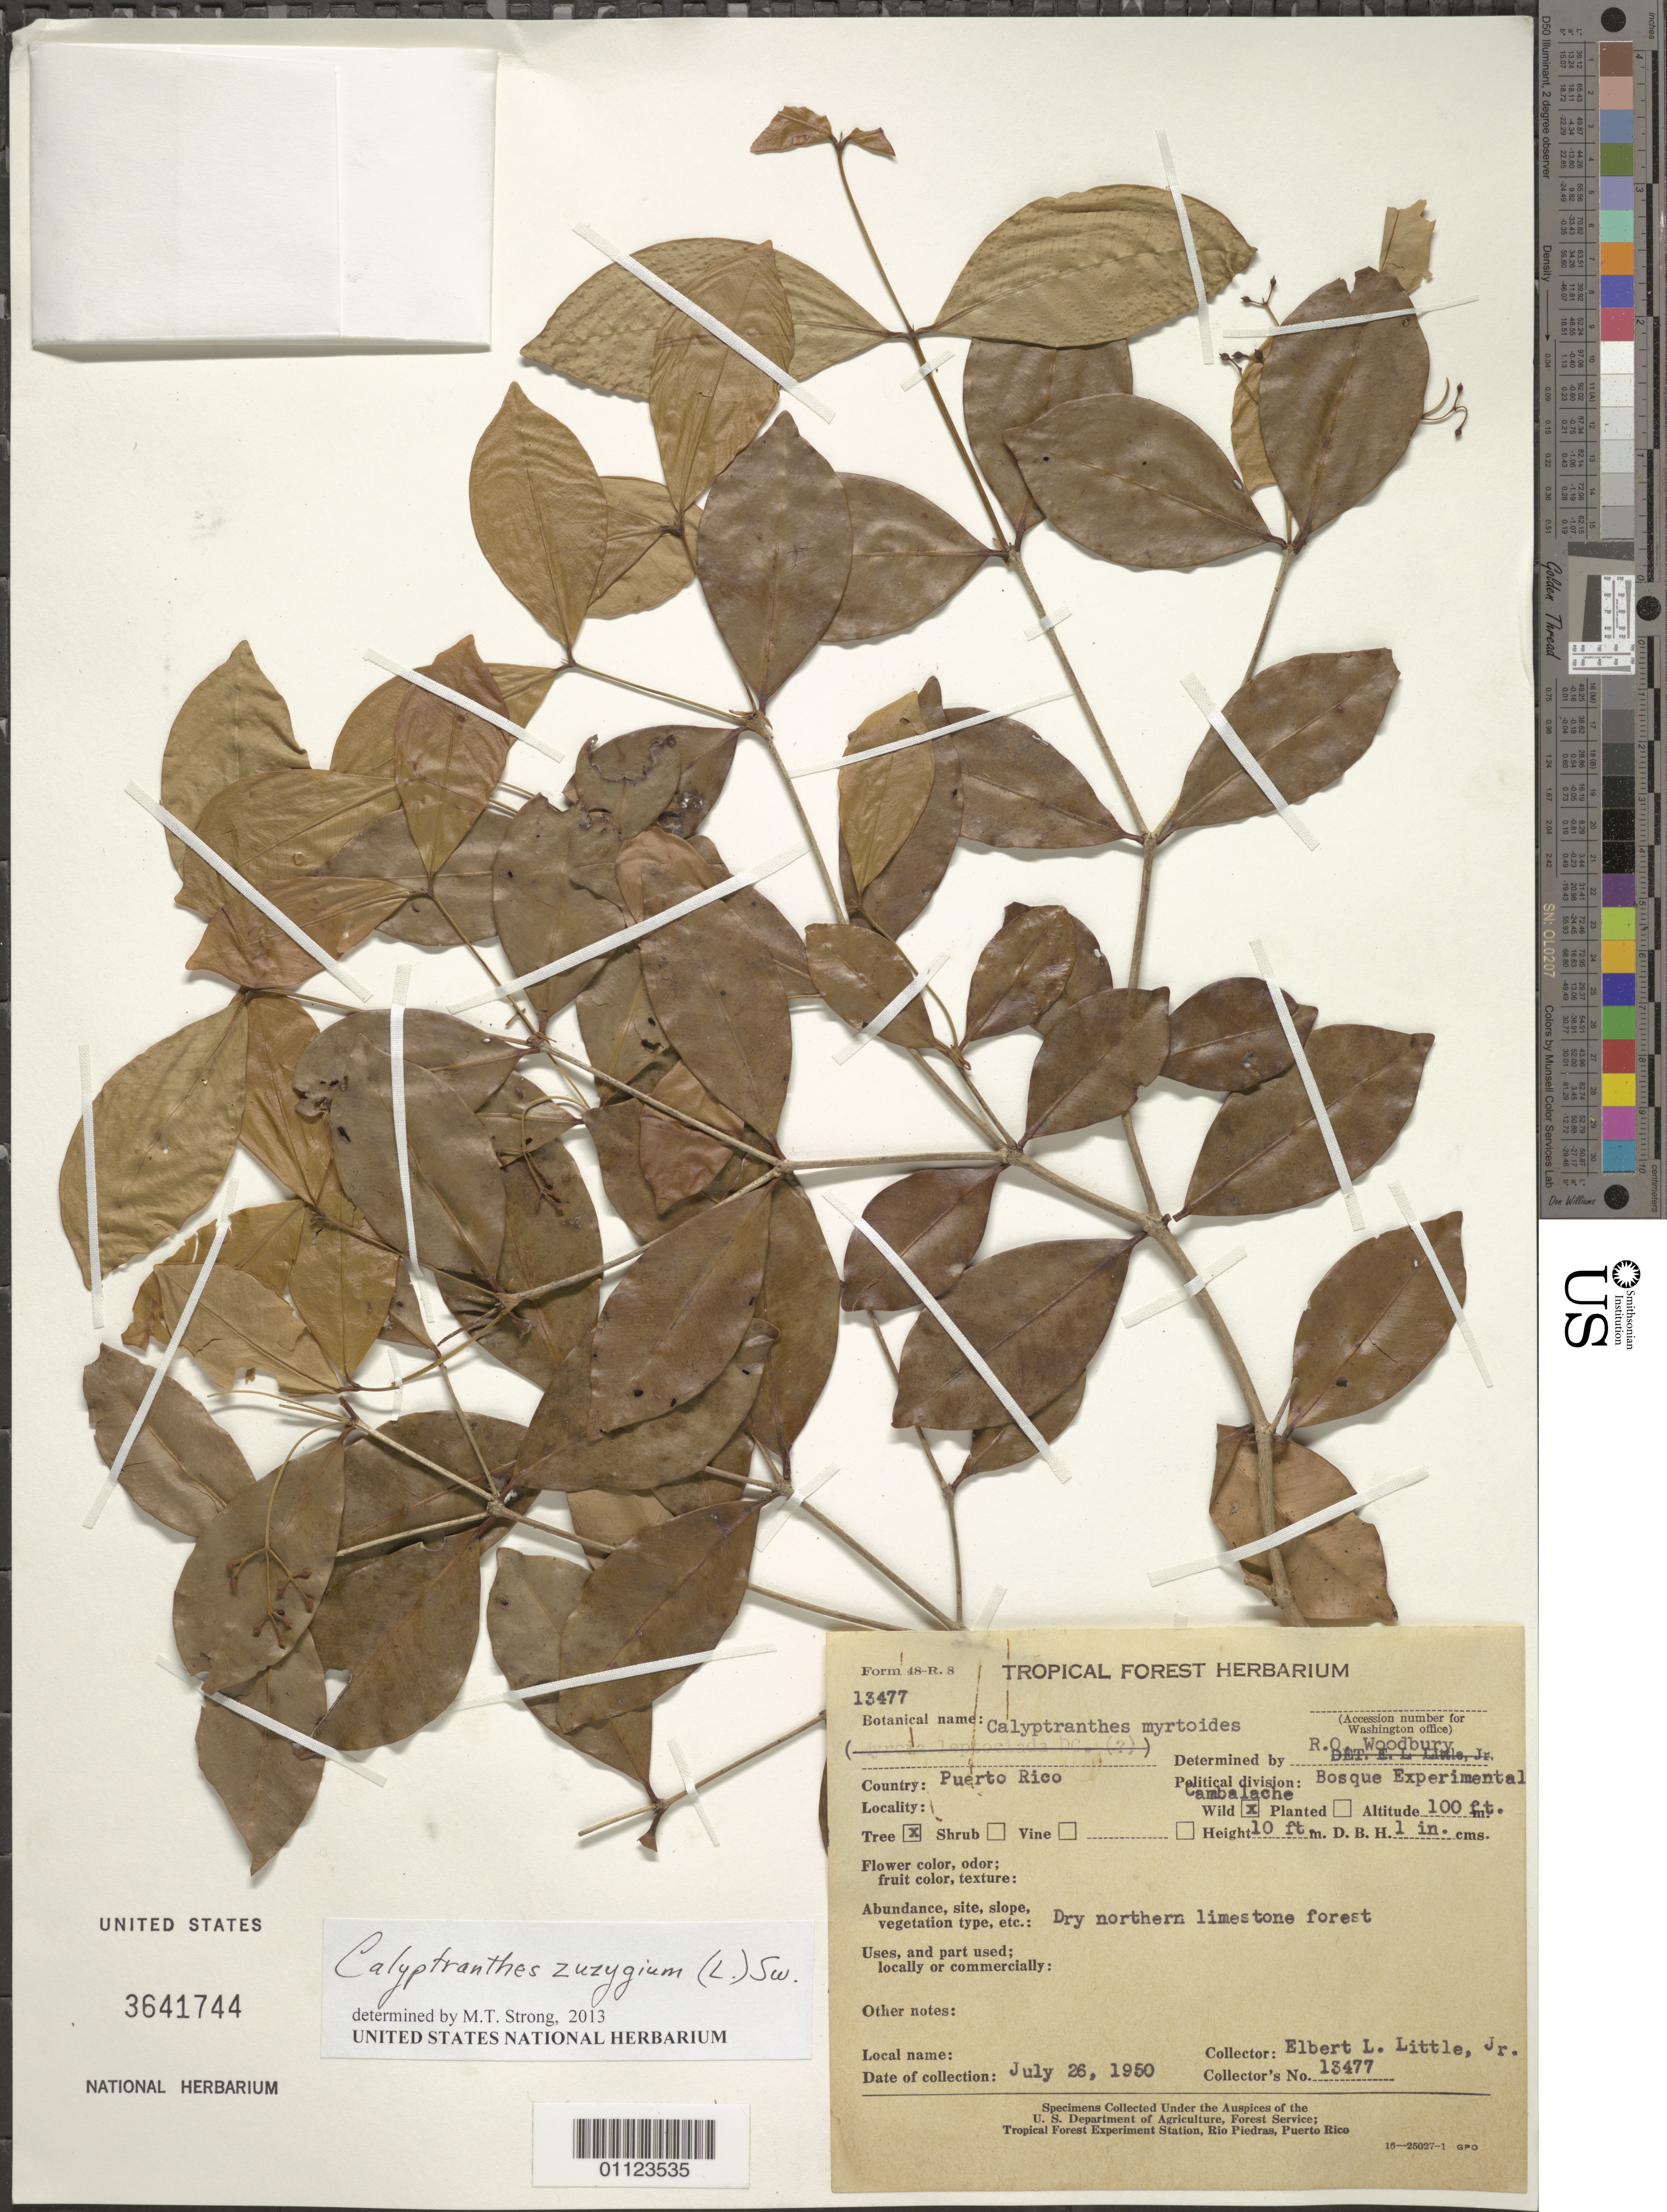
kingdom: Plantae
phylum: Tracheophyta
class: Magnoliopsida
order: Myrtales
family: Myrtaceae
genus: Myrcia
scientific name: Myrcia zuzygium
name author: (L.) A.R. Lourenço & E. Lucas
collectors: E. L. Little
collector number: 13477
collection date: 1950-07-26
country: Puerto Rico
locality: Bosque Experimental Cambalache.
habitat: Dry northern limestone forest.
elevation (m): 30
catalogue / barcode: US 3641744